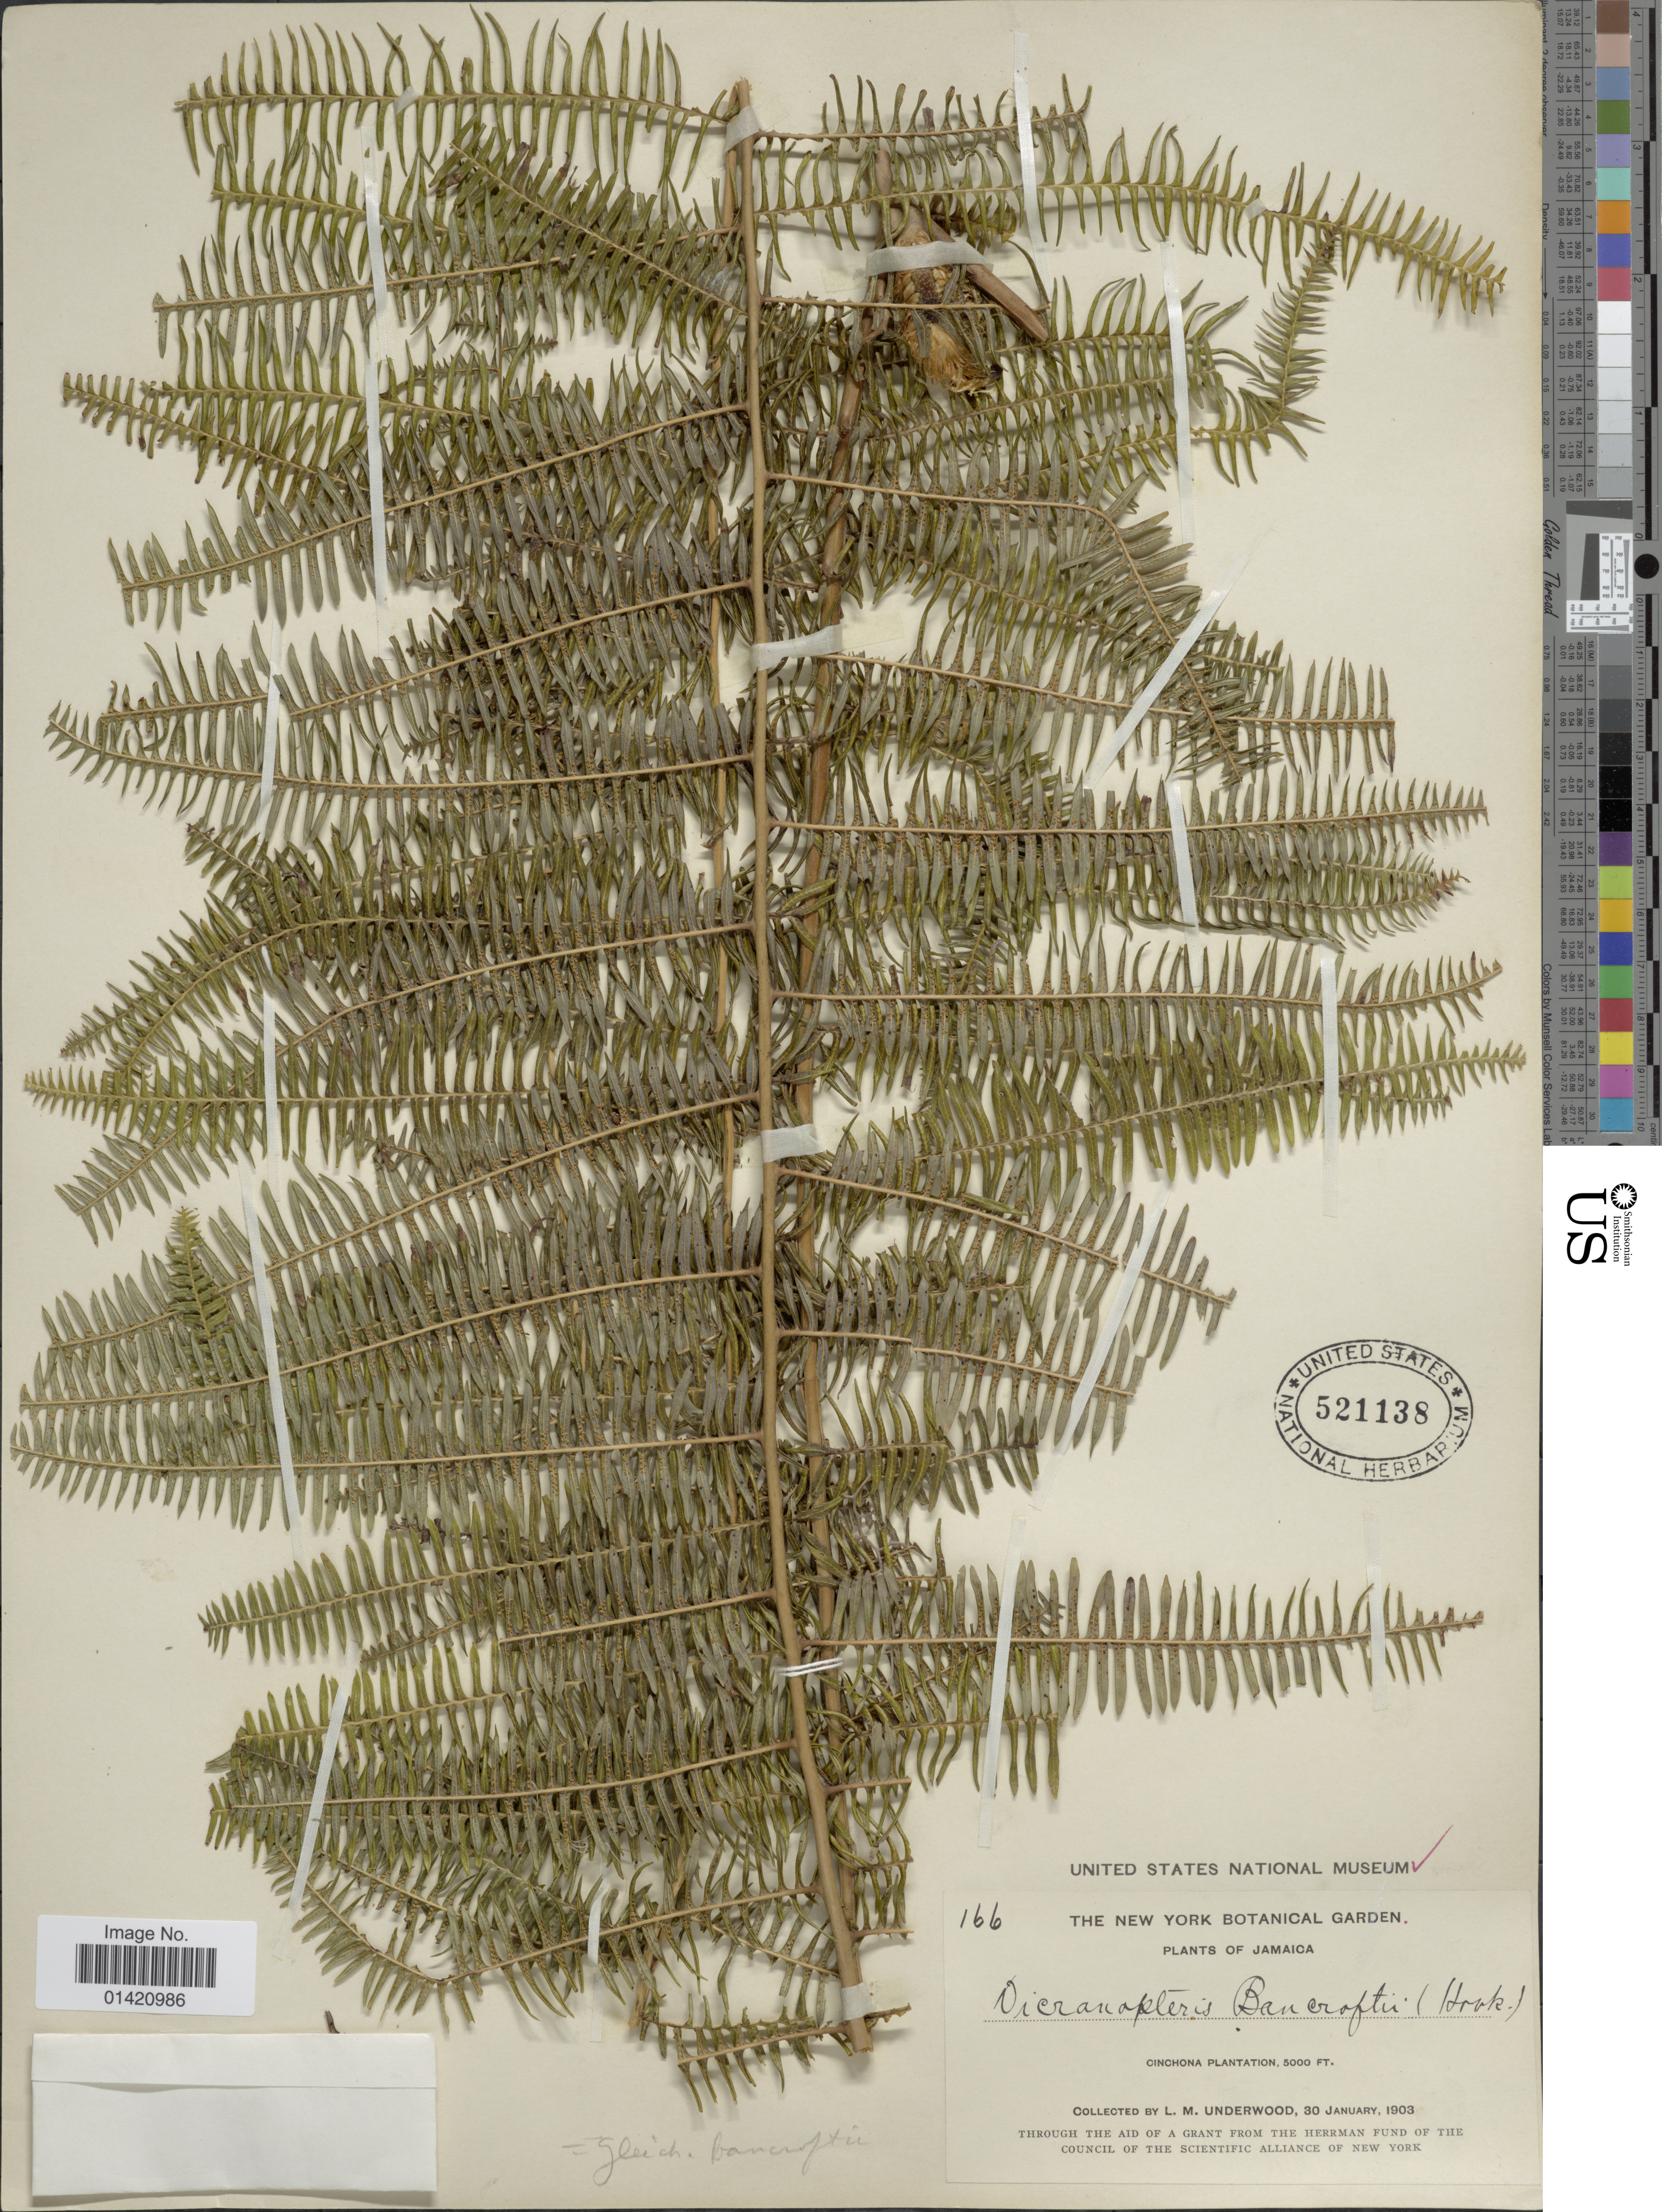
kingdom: Plantae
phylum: Tracheophyta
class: Polypodiopsida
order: Gleicheniales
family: Gleicheniaceae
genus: Diplopterygium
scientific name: Diplopterygium bancroftii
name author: (Hook.) A.R. Sm.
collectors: L. M. Underwood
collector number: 166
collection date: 1903-01-30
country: Jamaica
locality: Cinchona Plantation.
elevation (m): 1524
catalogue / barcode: US 521138